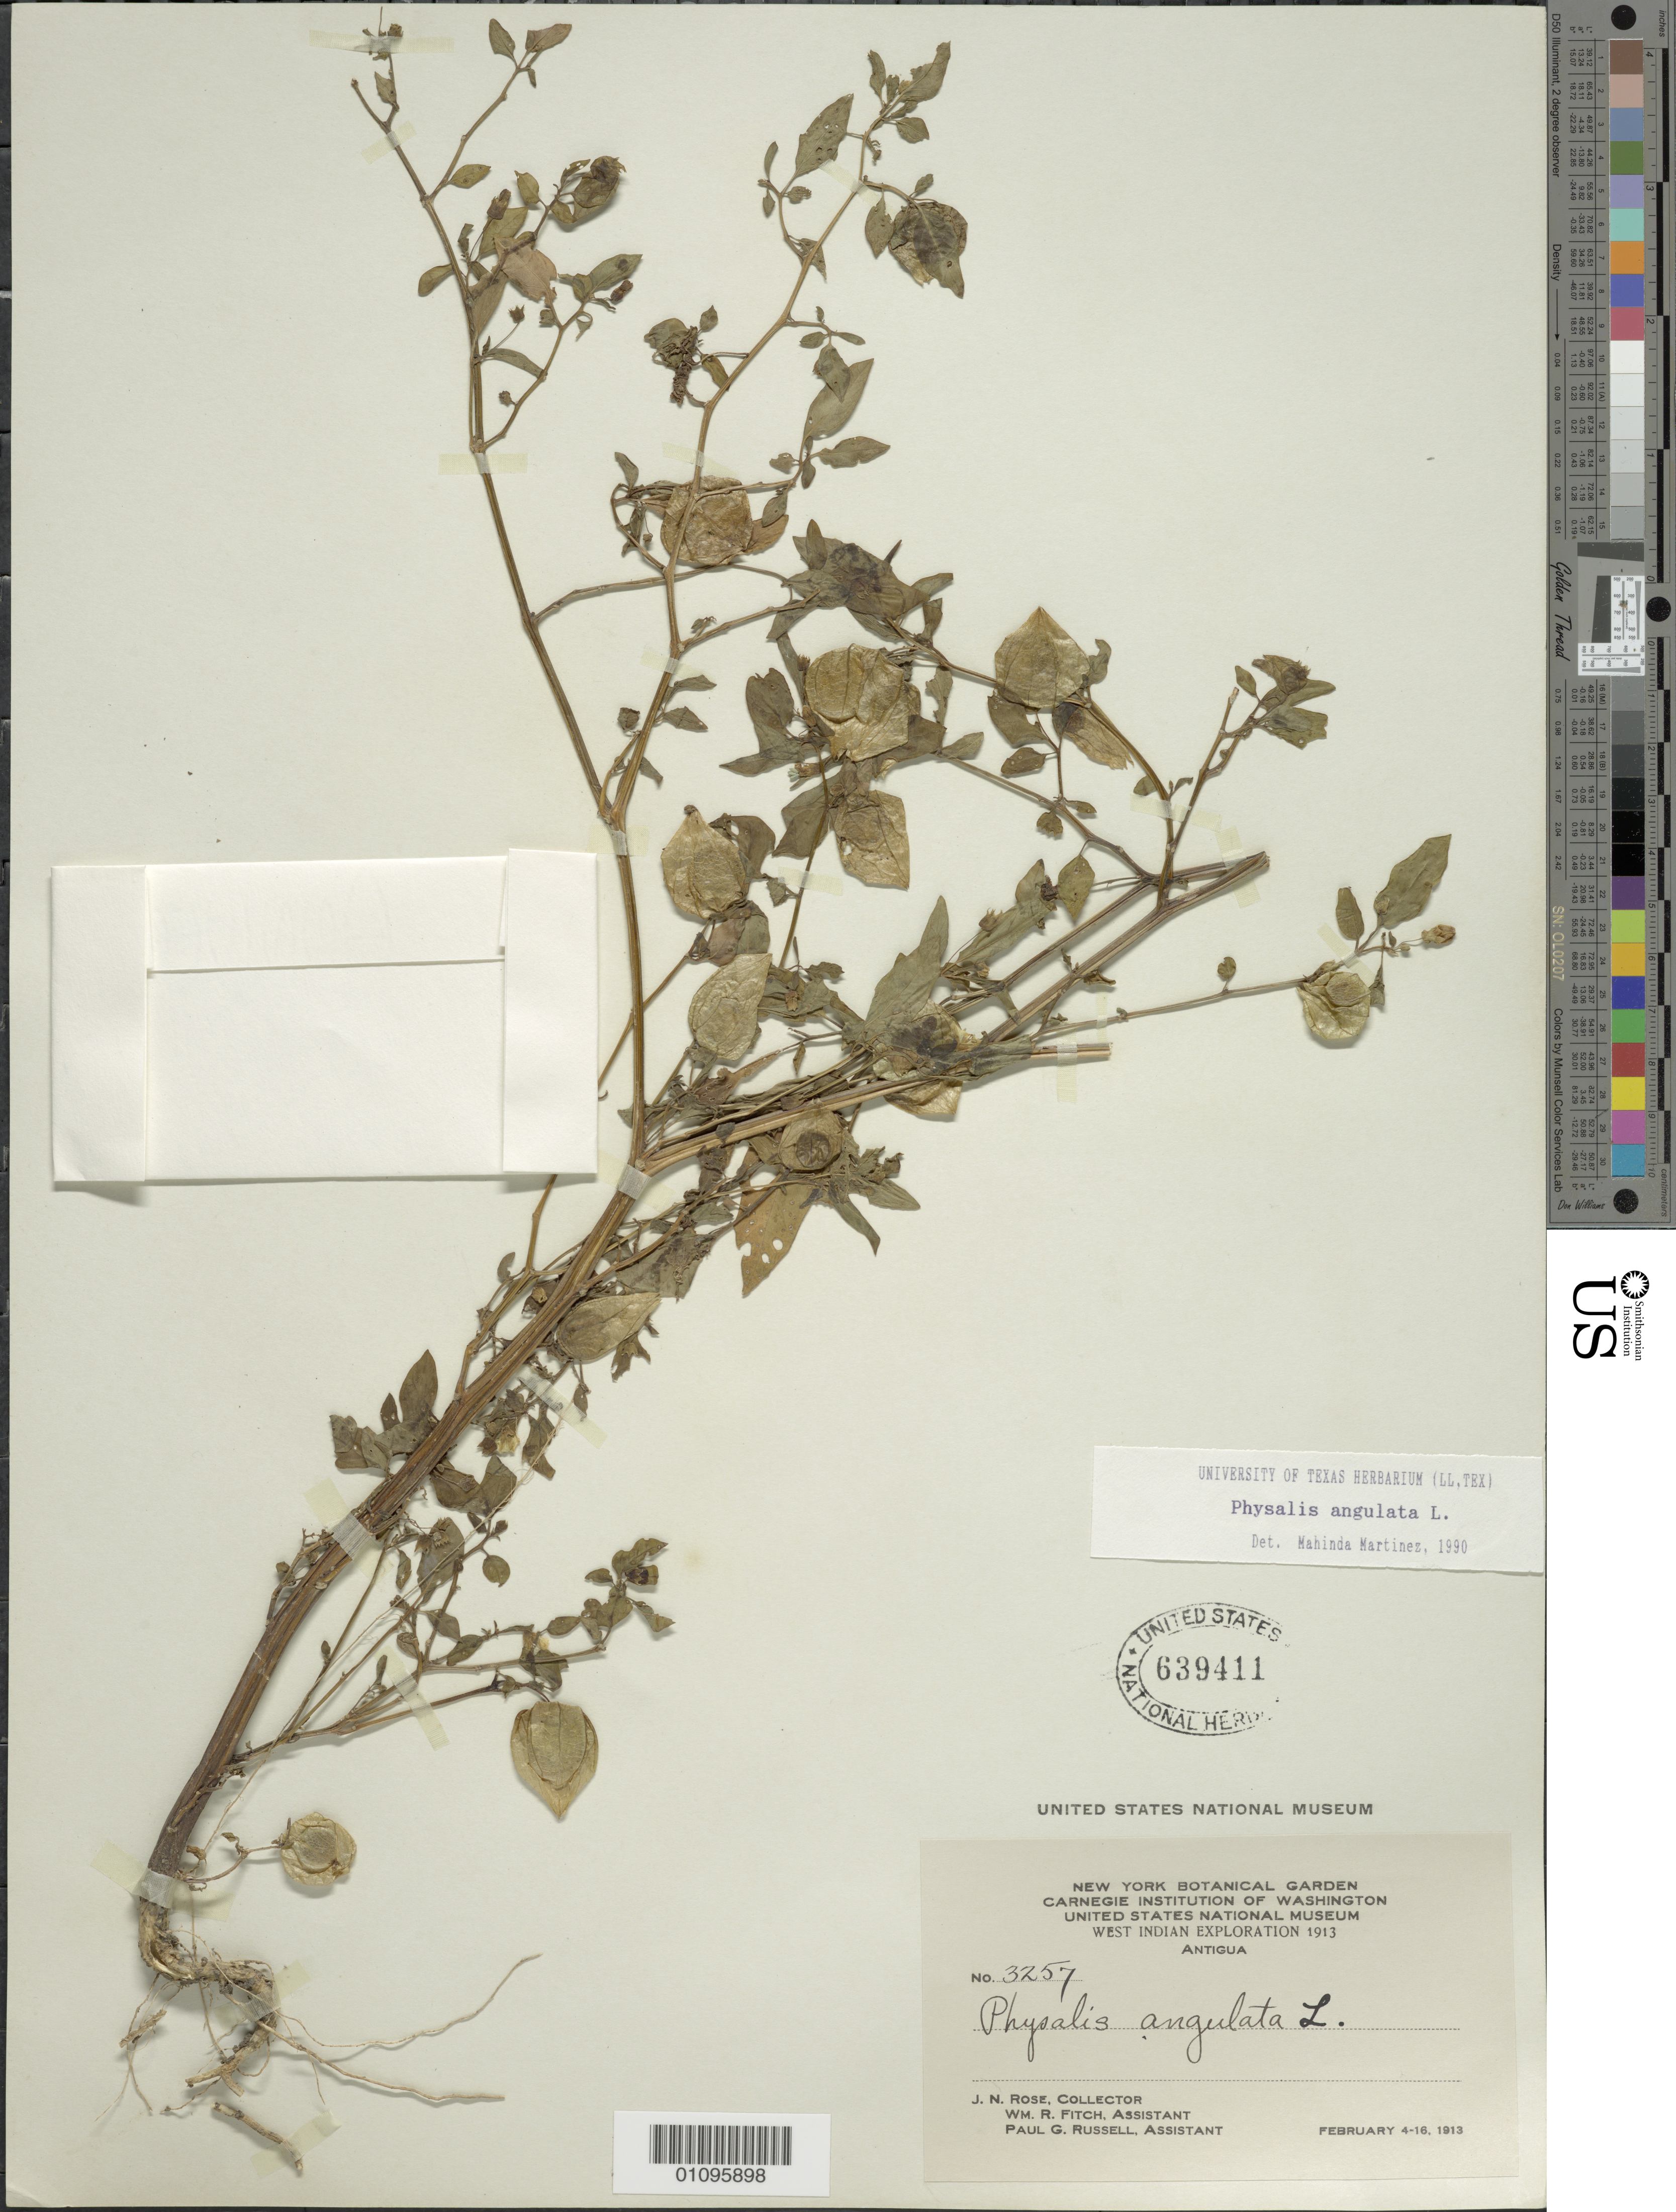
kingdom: Plantae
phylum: Tracheophyta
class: Magnoliopsida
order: Solanales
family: Solanaceae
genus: Physalis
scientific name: Physalis angulata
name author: L.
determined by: Martinez, M.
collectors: J. N. Rose, W. R. Fitch & P. G. Russell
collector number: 3257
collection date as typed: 04 Feb 1913 to 16 Feb 1916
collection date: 1913-02-04/1916-02-16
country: Antigua and Barbuda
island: Antigua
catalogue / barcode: US 639411